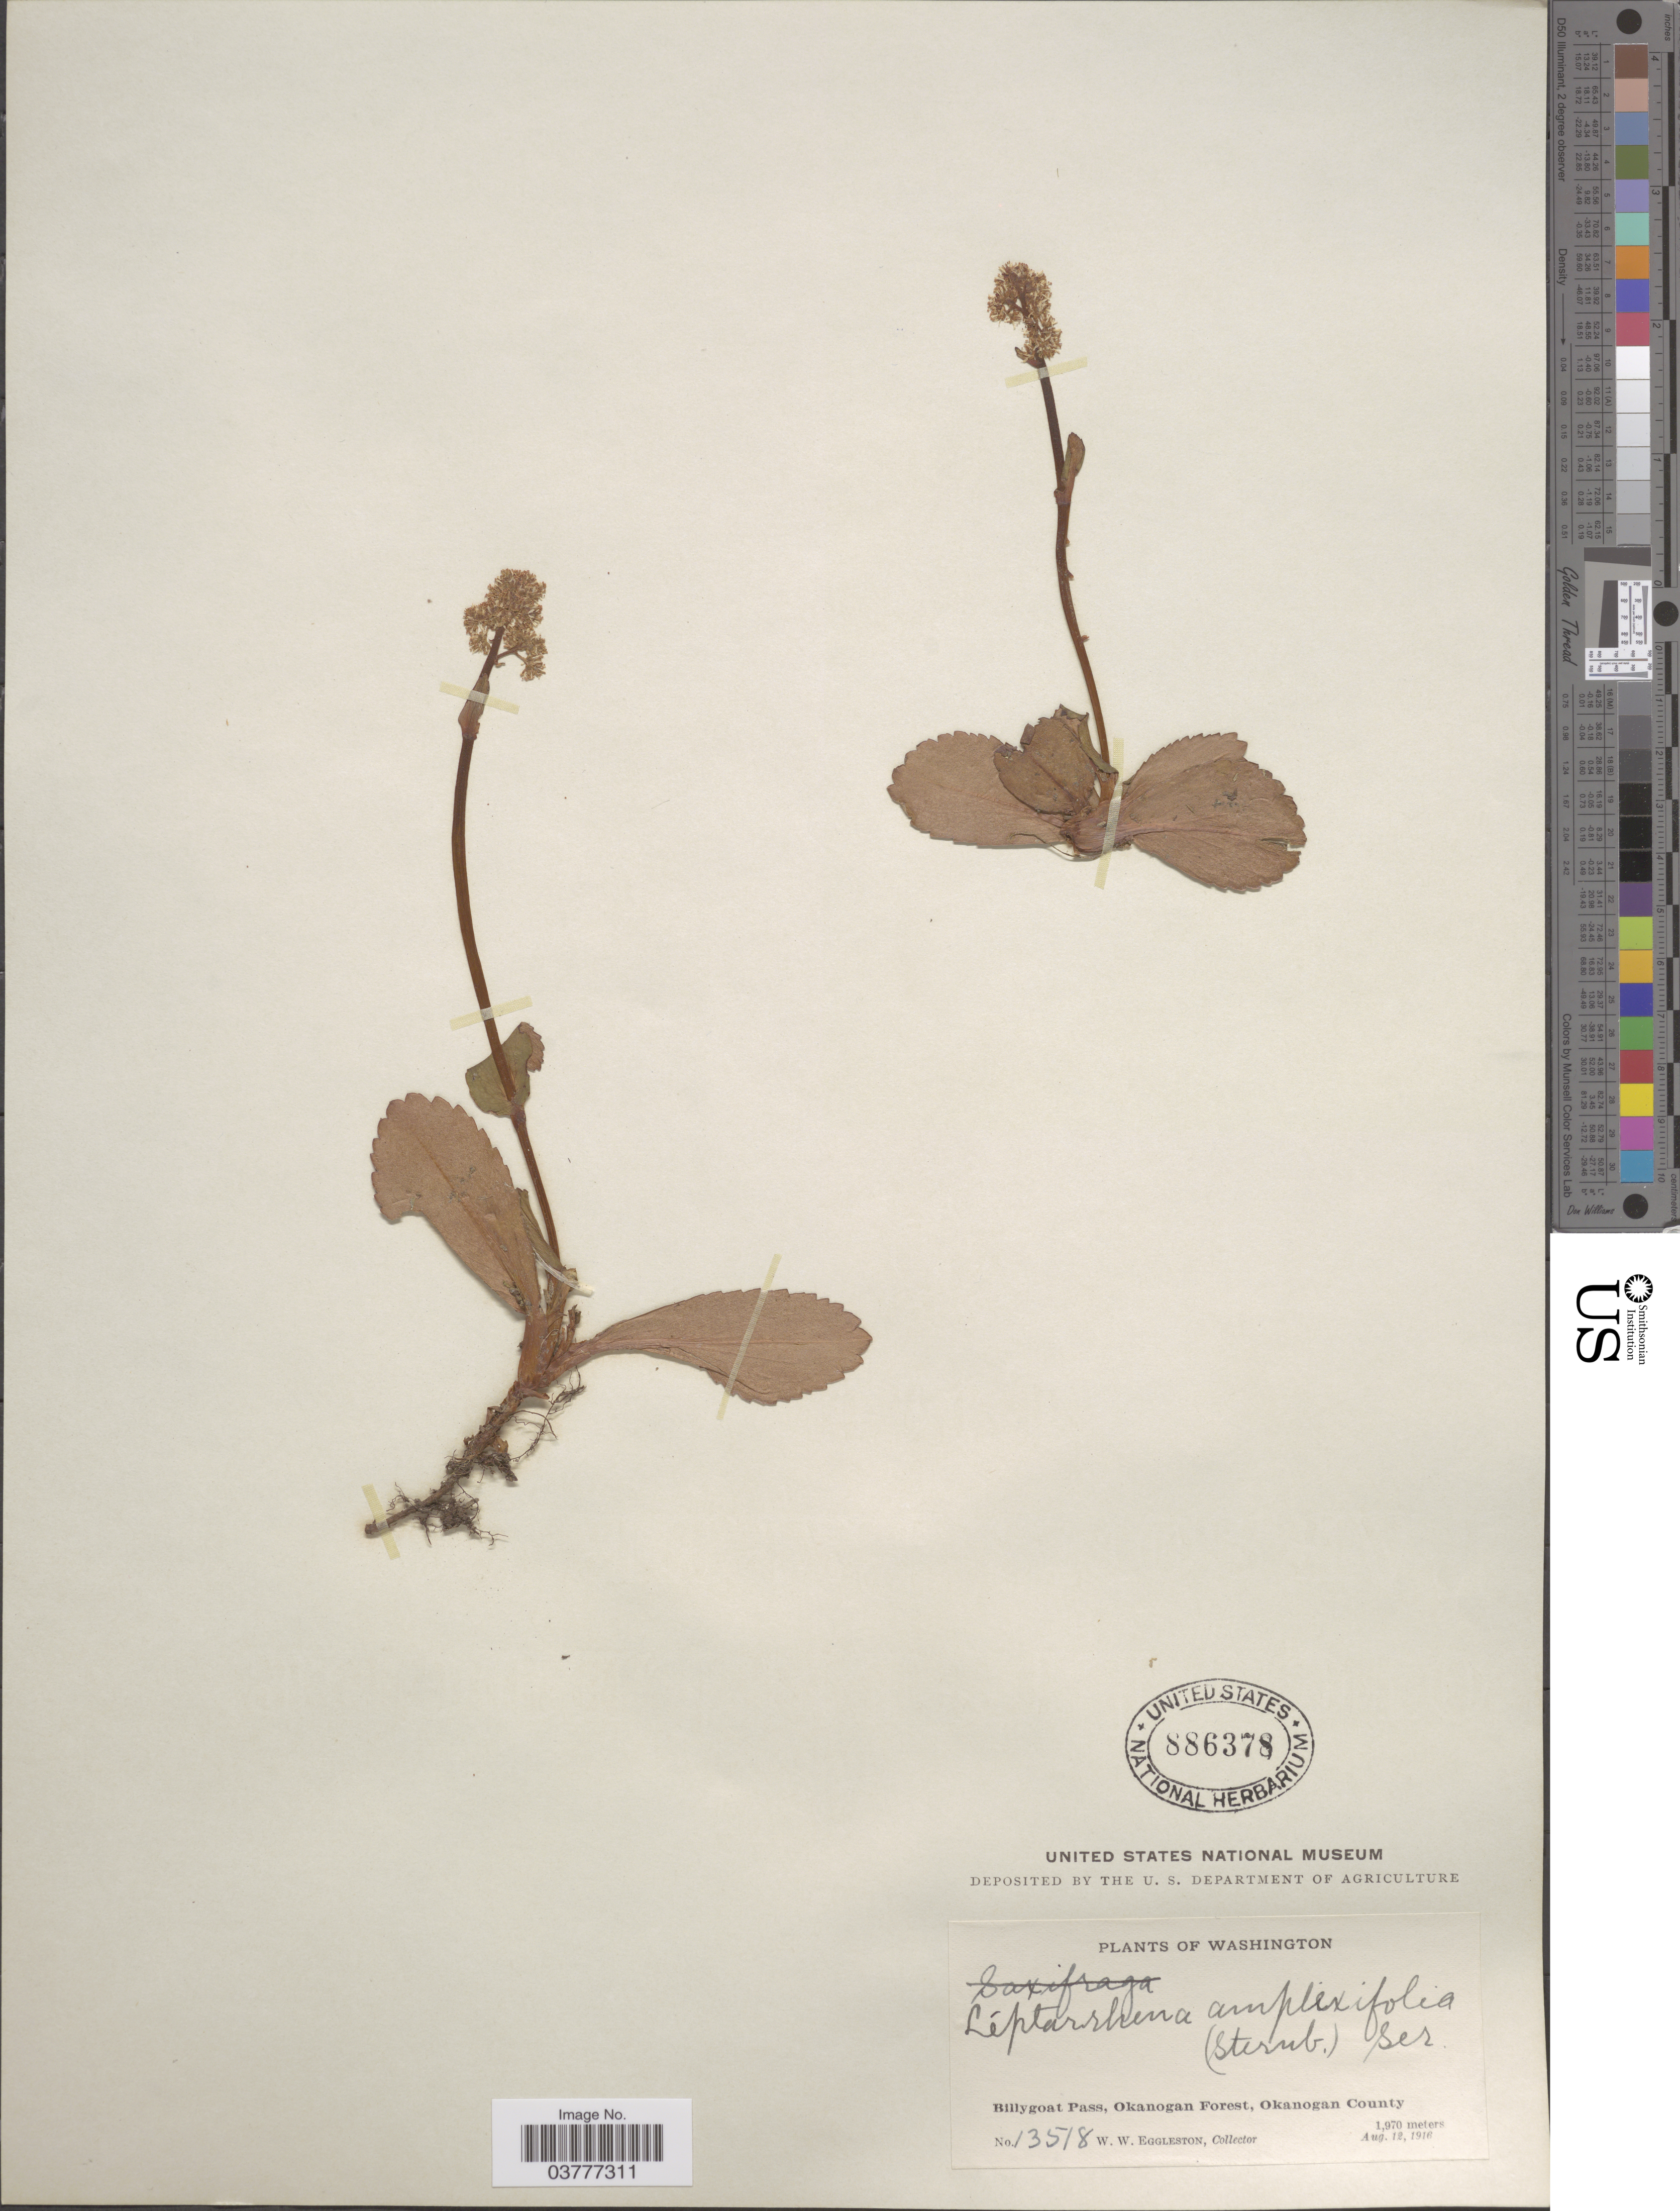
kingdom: Plantae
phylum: Tracheophyta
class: Magnoliopsida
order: Saxifragales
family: Saxifragaceae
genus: Leptarrhena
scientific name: Leptarrhena pyrolifolia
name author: (D. Don) Ser.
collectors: W. W. Eggleston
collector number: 13518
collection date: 1916-08-12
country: United States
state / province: Washington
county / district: Okanogan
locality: Billygoat Pass, Okanogan Forest, Okanogan County.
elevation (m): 1970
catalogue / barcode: US 886378